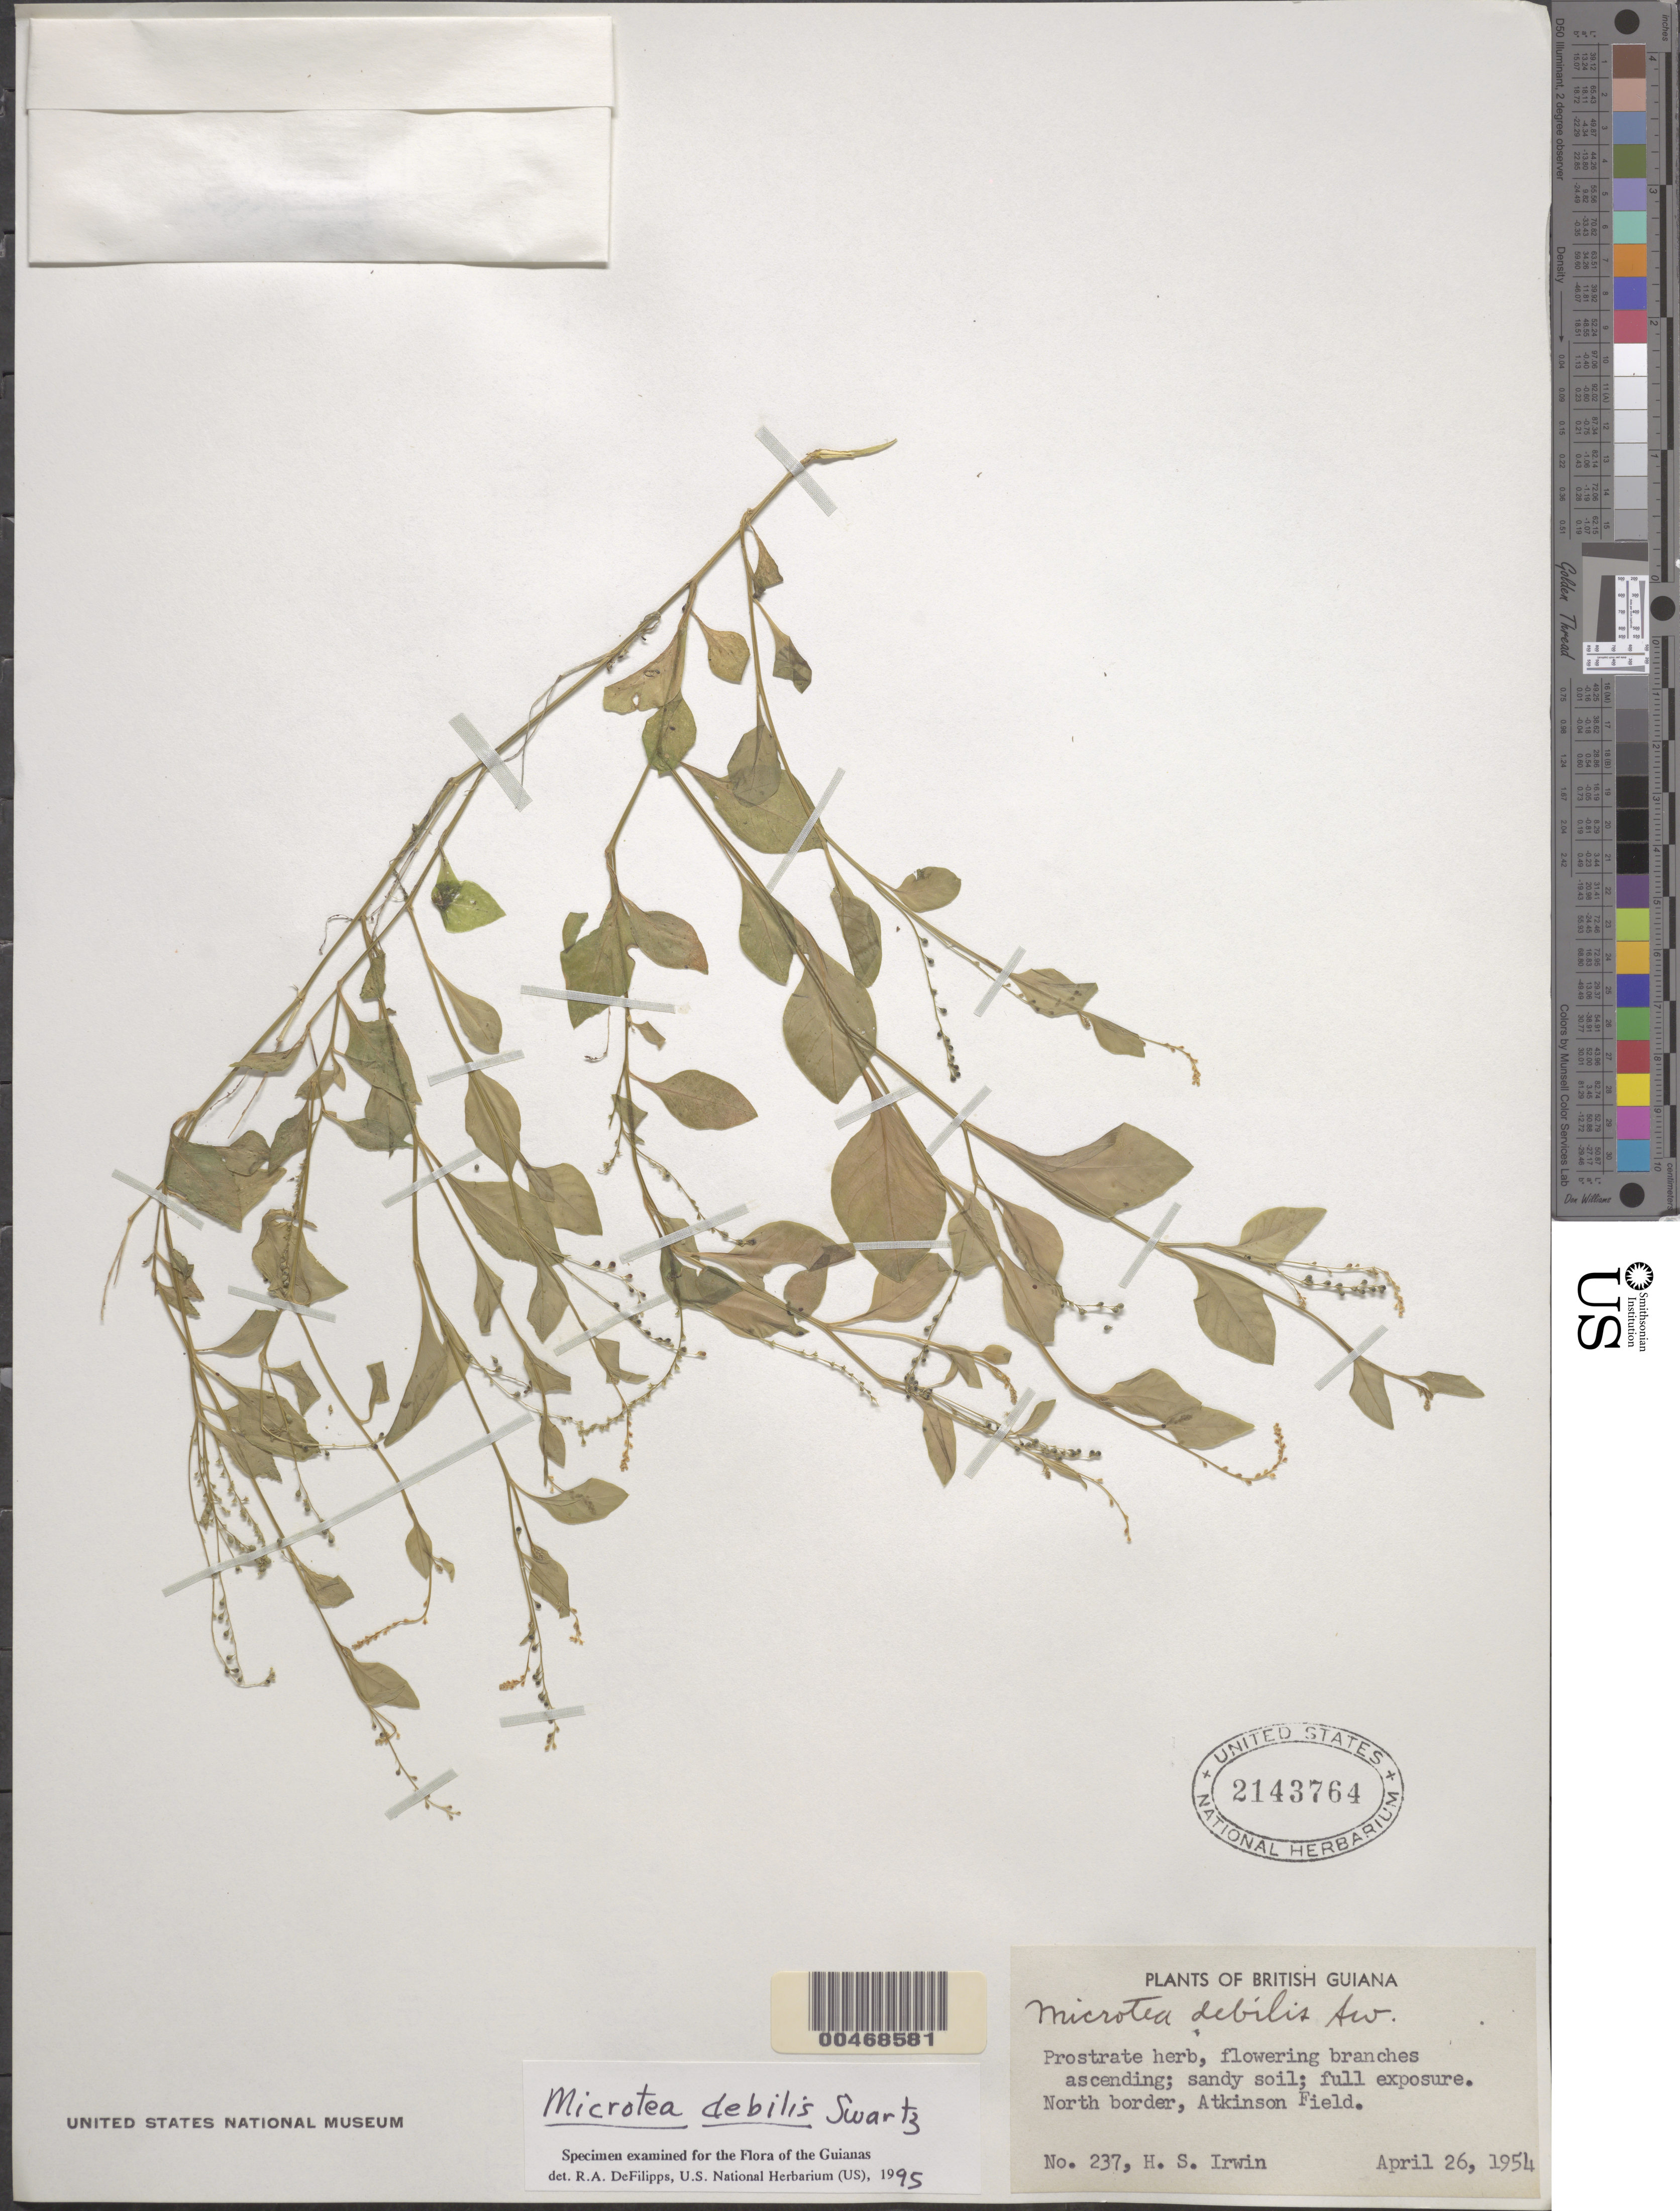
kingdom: Plantae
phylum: Tracheophyta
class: Magnoliopsida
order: Caryophyllales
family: Microteaceae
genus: Microtea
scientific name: Microtea debilis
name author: Sw.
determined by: DeFilipps, R. A.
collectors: H. Irwin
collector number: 237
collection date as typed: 26 Apr 1954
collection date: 1954-04-26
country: Guyana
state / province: Demerara-Mahaica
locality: Atkinson Field, north border [Timeheri International Airport, near right bank of Demerara R.]. [East Demerara-West Coast Berbice is a former administrative region.]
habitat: Full exposure, sandy soil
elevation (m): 29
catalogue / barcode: US 2143764